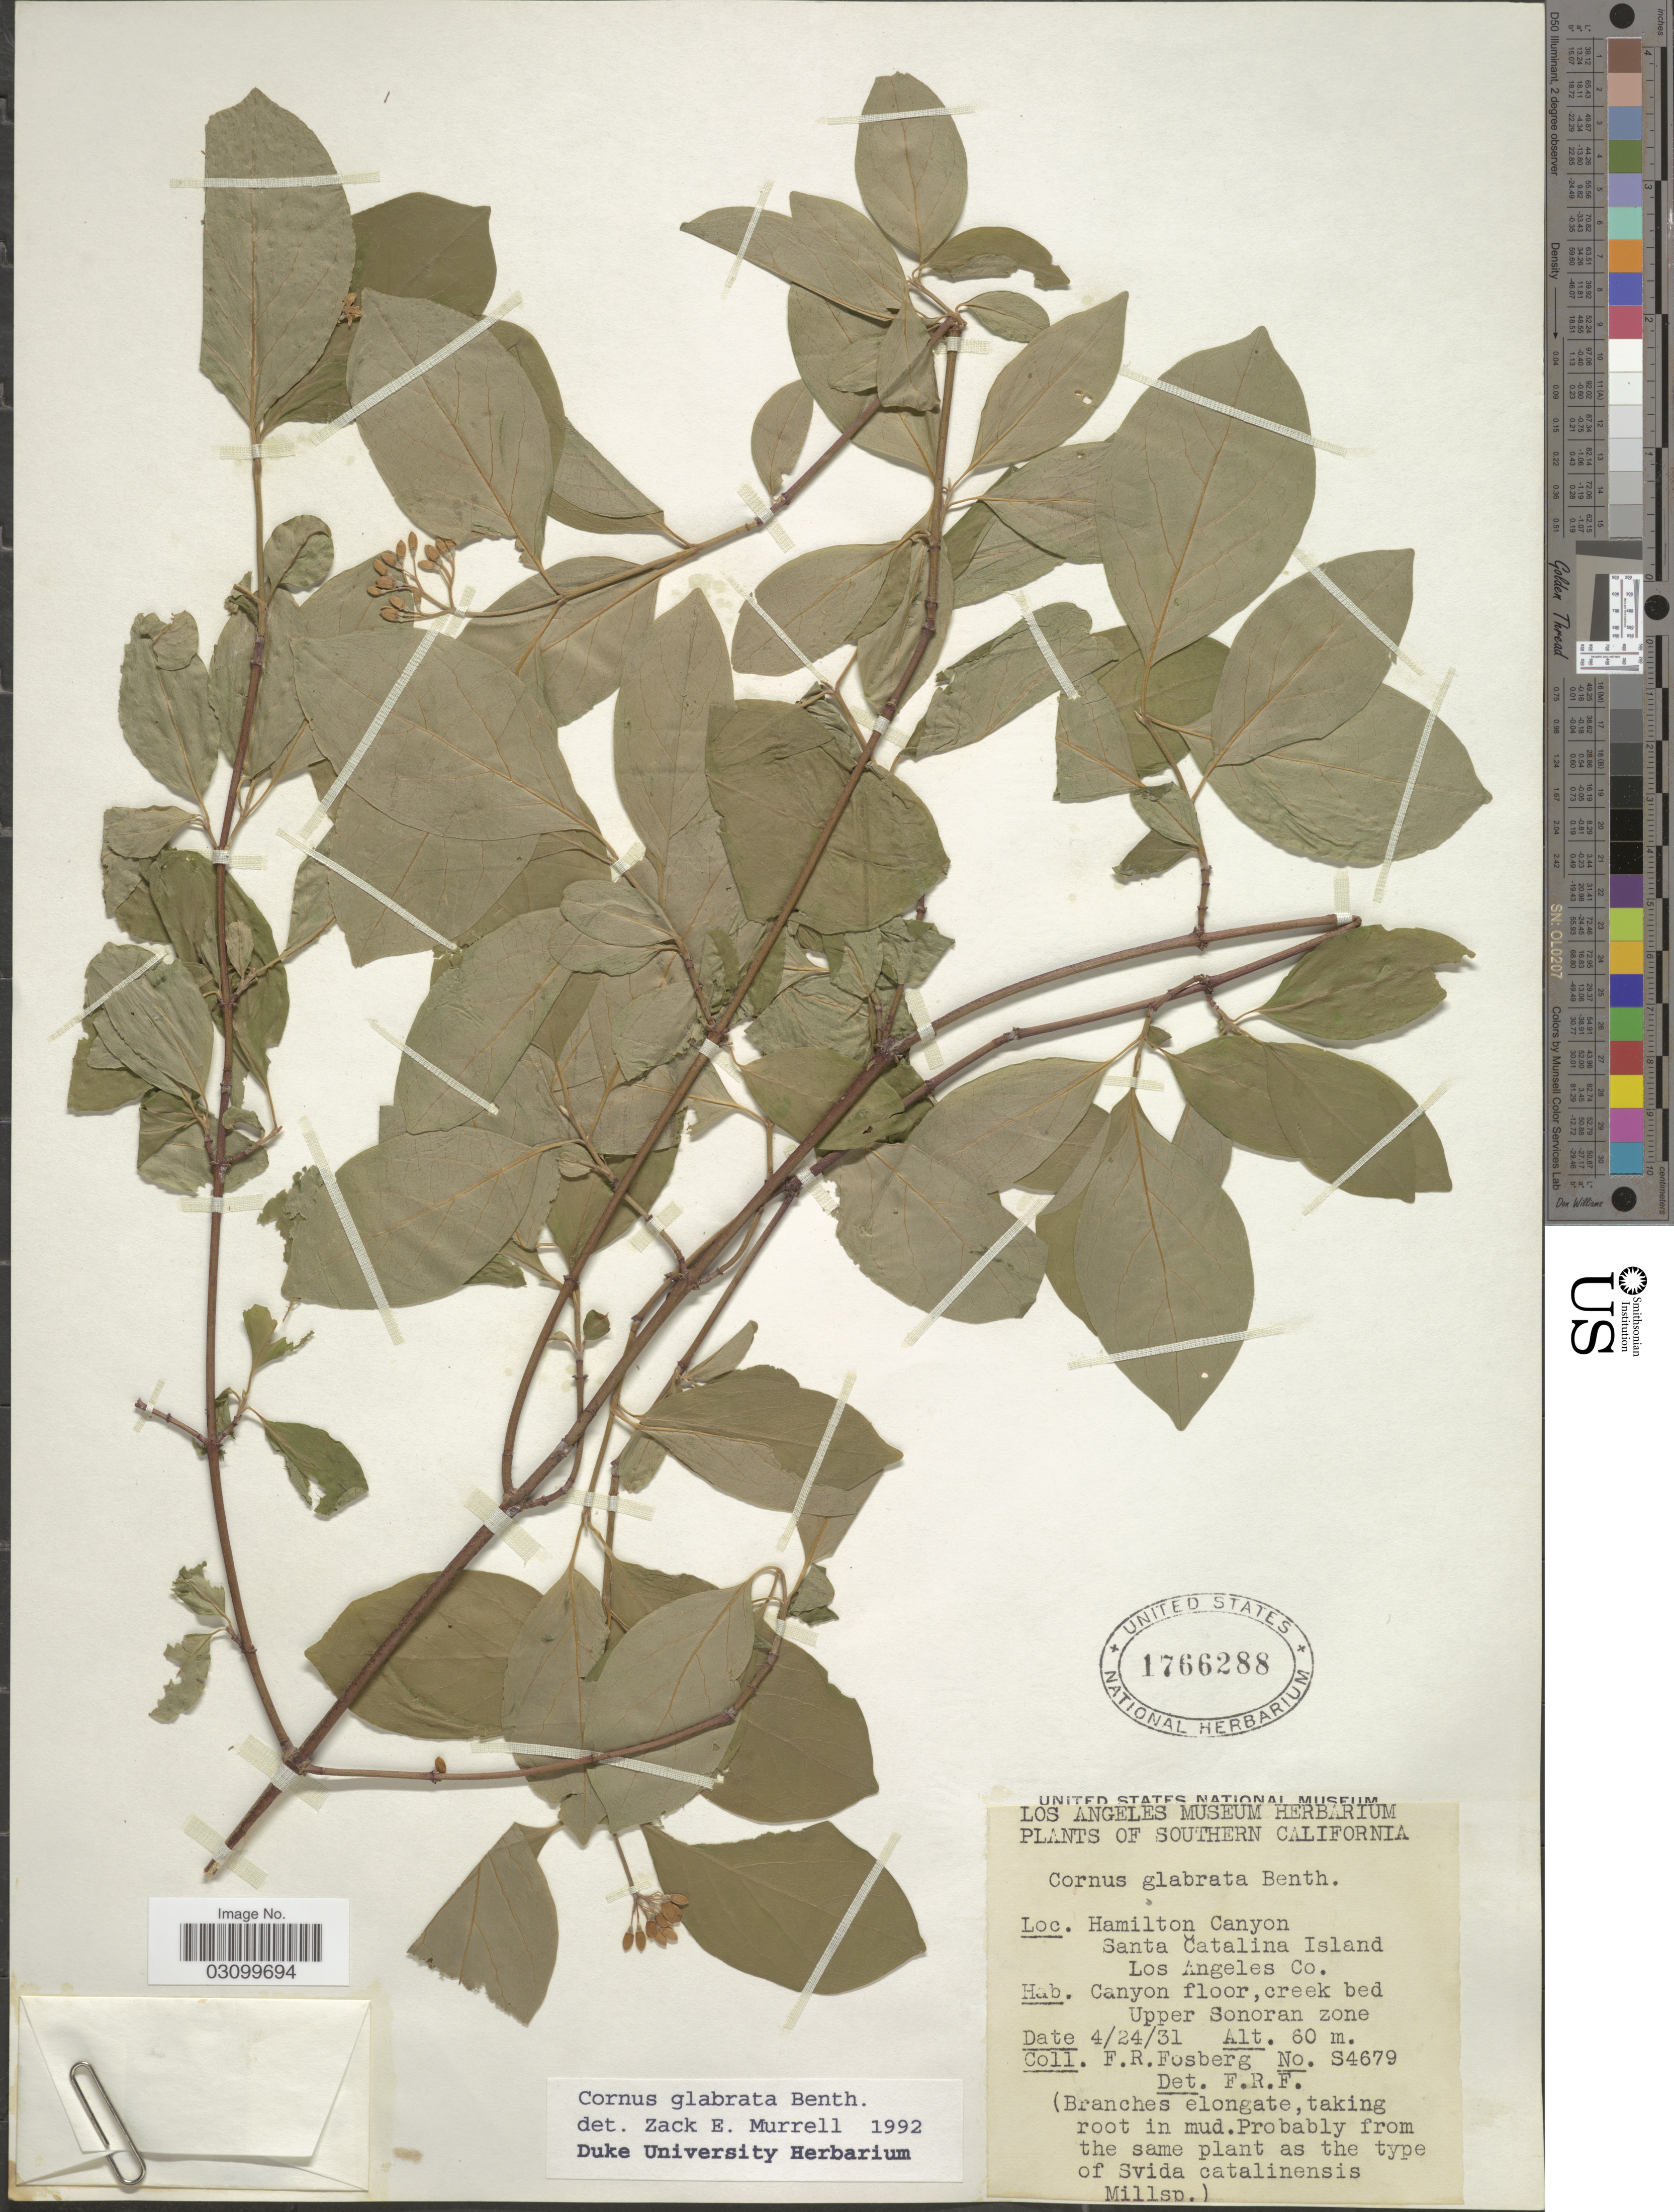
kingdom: Plantae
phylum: Tracheophyta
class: Magnoliopsida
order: Cornales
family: Cornaceae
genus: Cornus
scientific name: Cornus glabrata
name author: Benth.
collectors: F. R. Fosberg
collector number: S4679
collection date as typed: Transcribed d/m/y: 24/4/31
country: United States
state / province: California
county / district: Los Angeles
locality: Southern California. Hamilton Canyon. Santa Catalina Island, Los Angeles Co. Canyon floor, creek bed. Upper Sonoran zone.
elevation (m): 60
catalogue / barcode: US 1766288